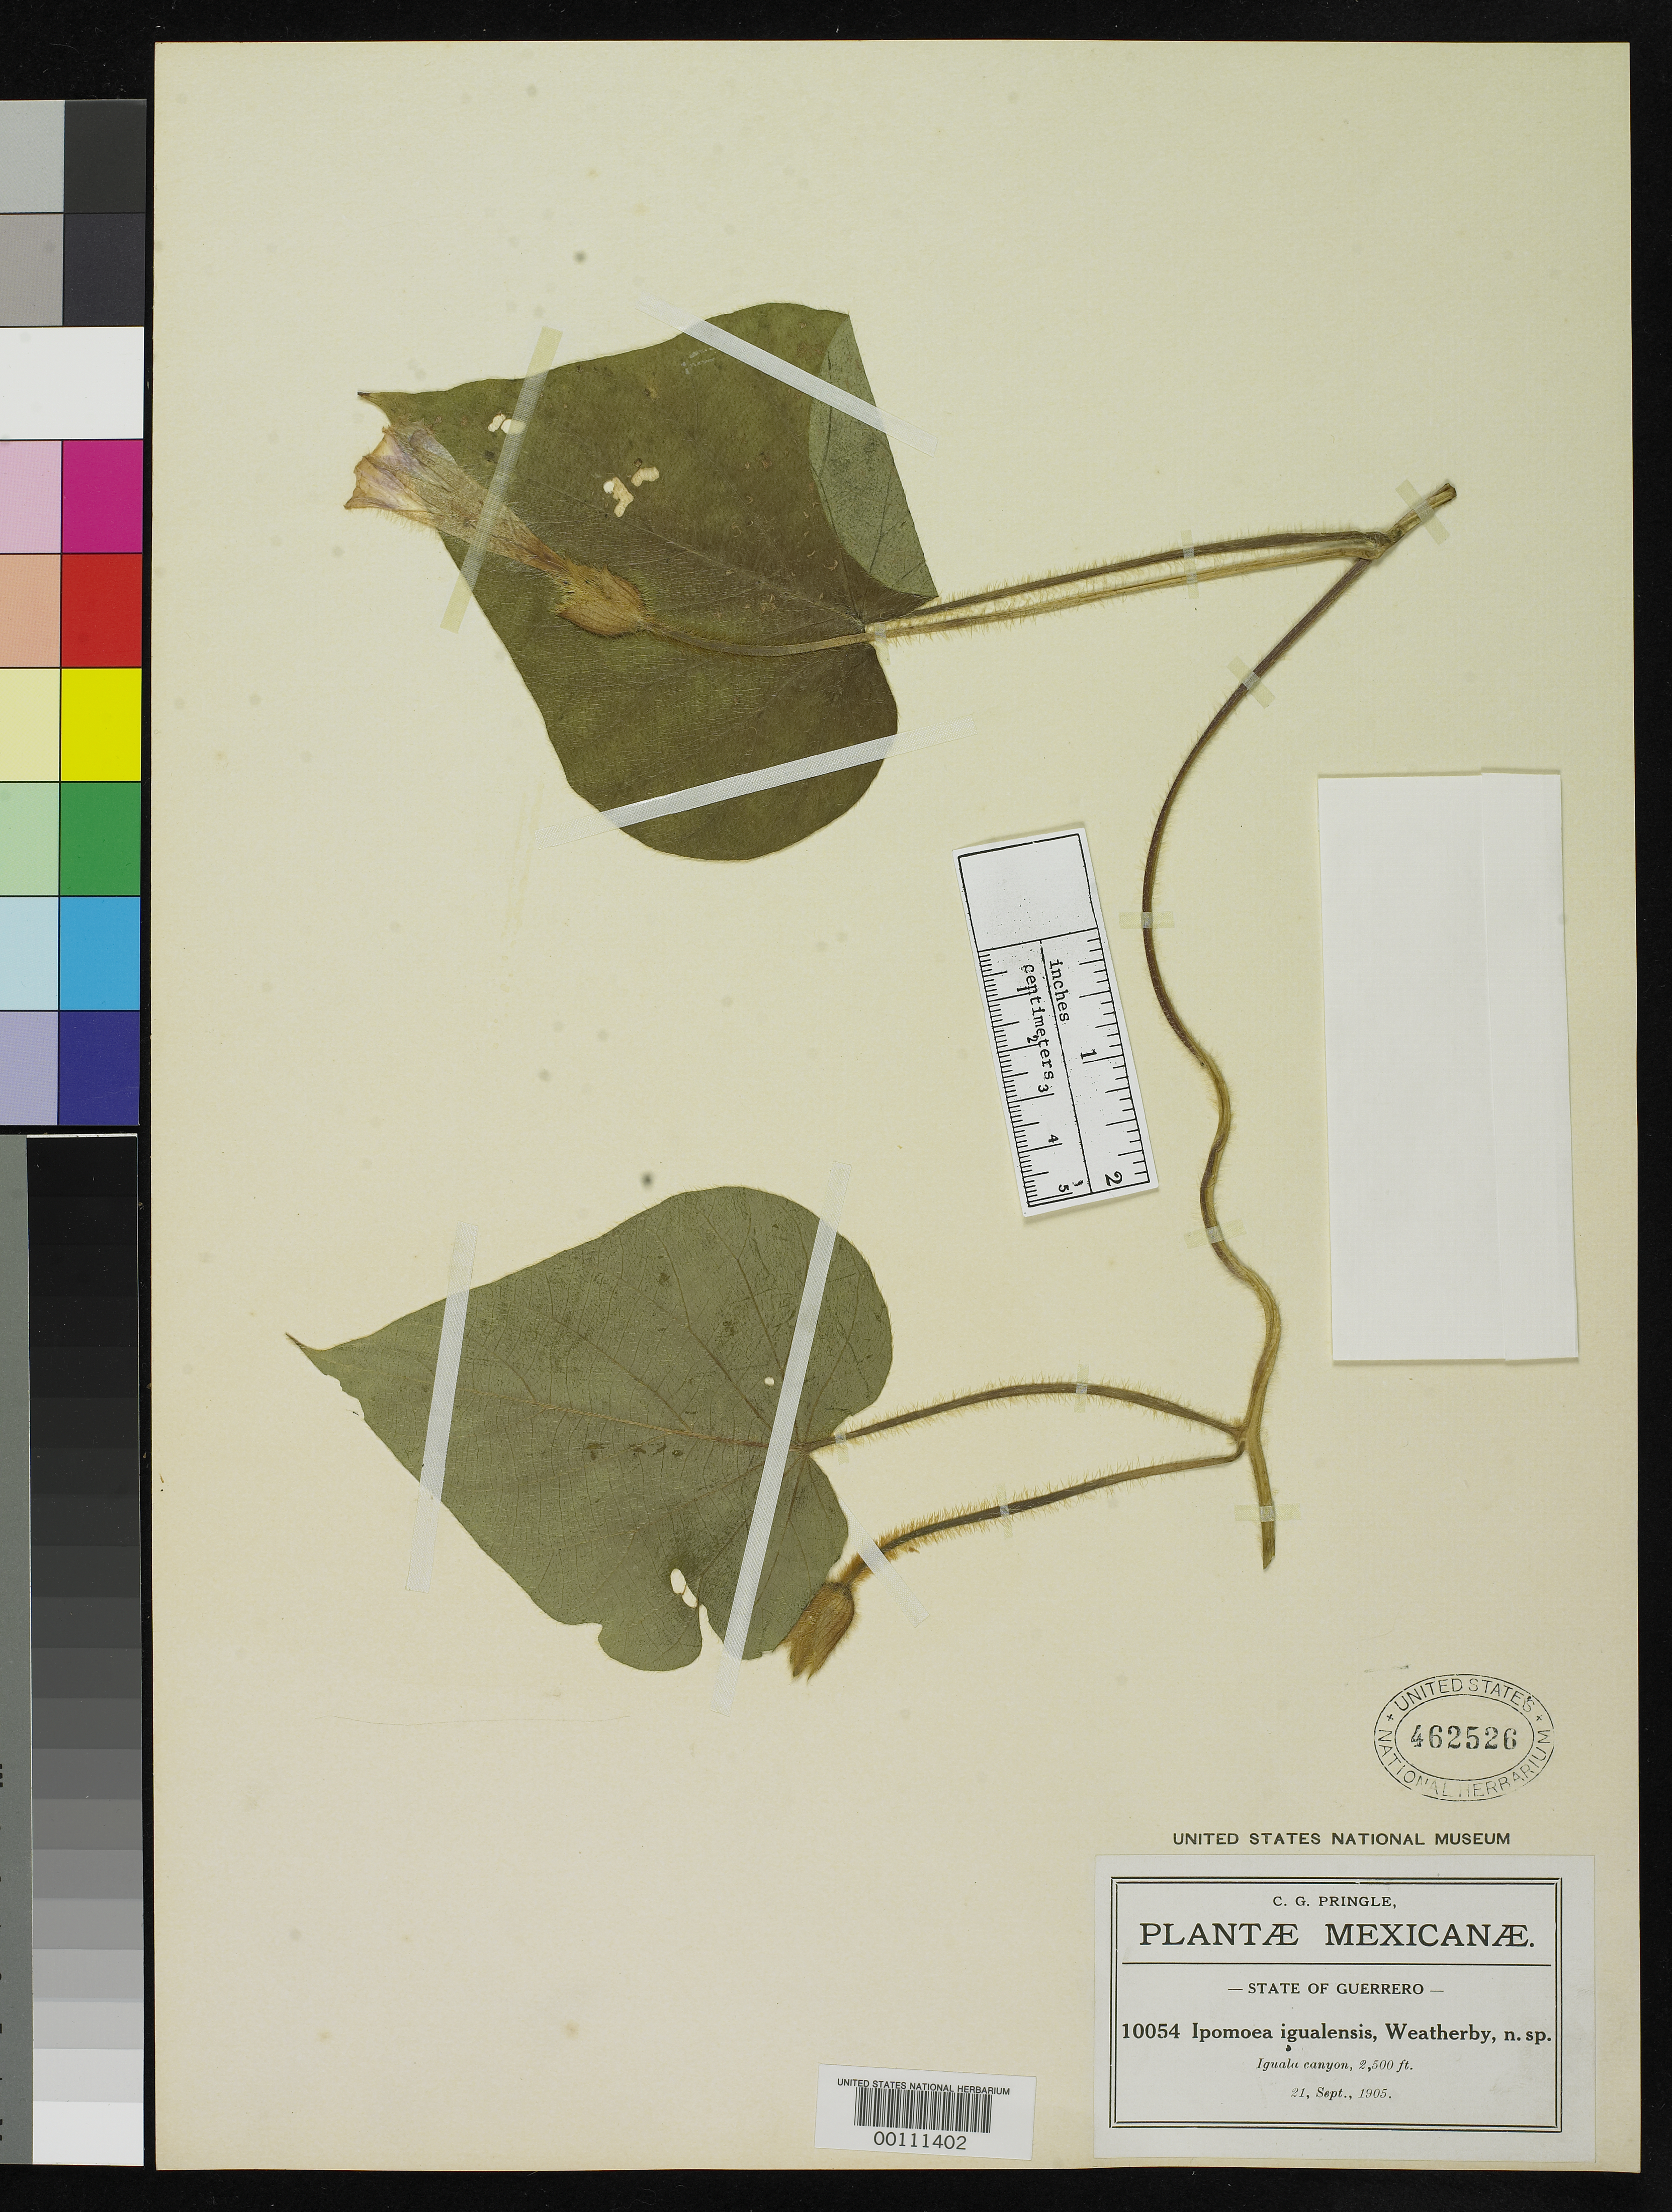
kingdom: Plantae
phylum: Tracheophyta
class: Magnoliopsida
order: Solanales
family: Convolvulaceae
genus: Ipomoea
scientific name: Ipomoea igualensis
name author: Weath.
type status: Isotype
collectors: C. G. Pringle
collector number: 10054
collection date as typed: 21 Sep 1905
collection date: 1905-09-21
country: Mexico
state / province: Guerrero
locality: Iguala Canyon.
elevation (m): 762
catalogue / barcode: US 462526